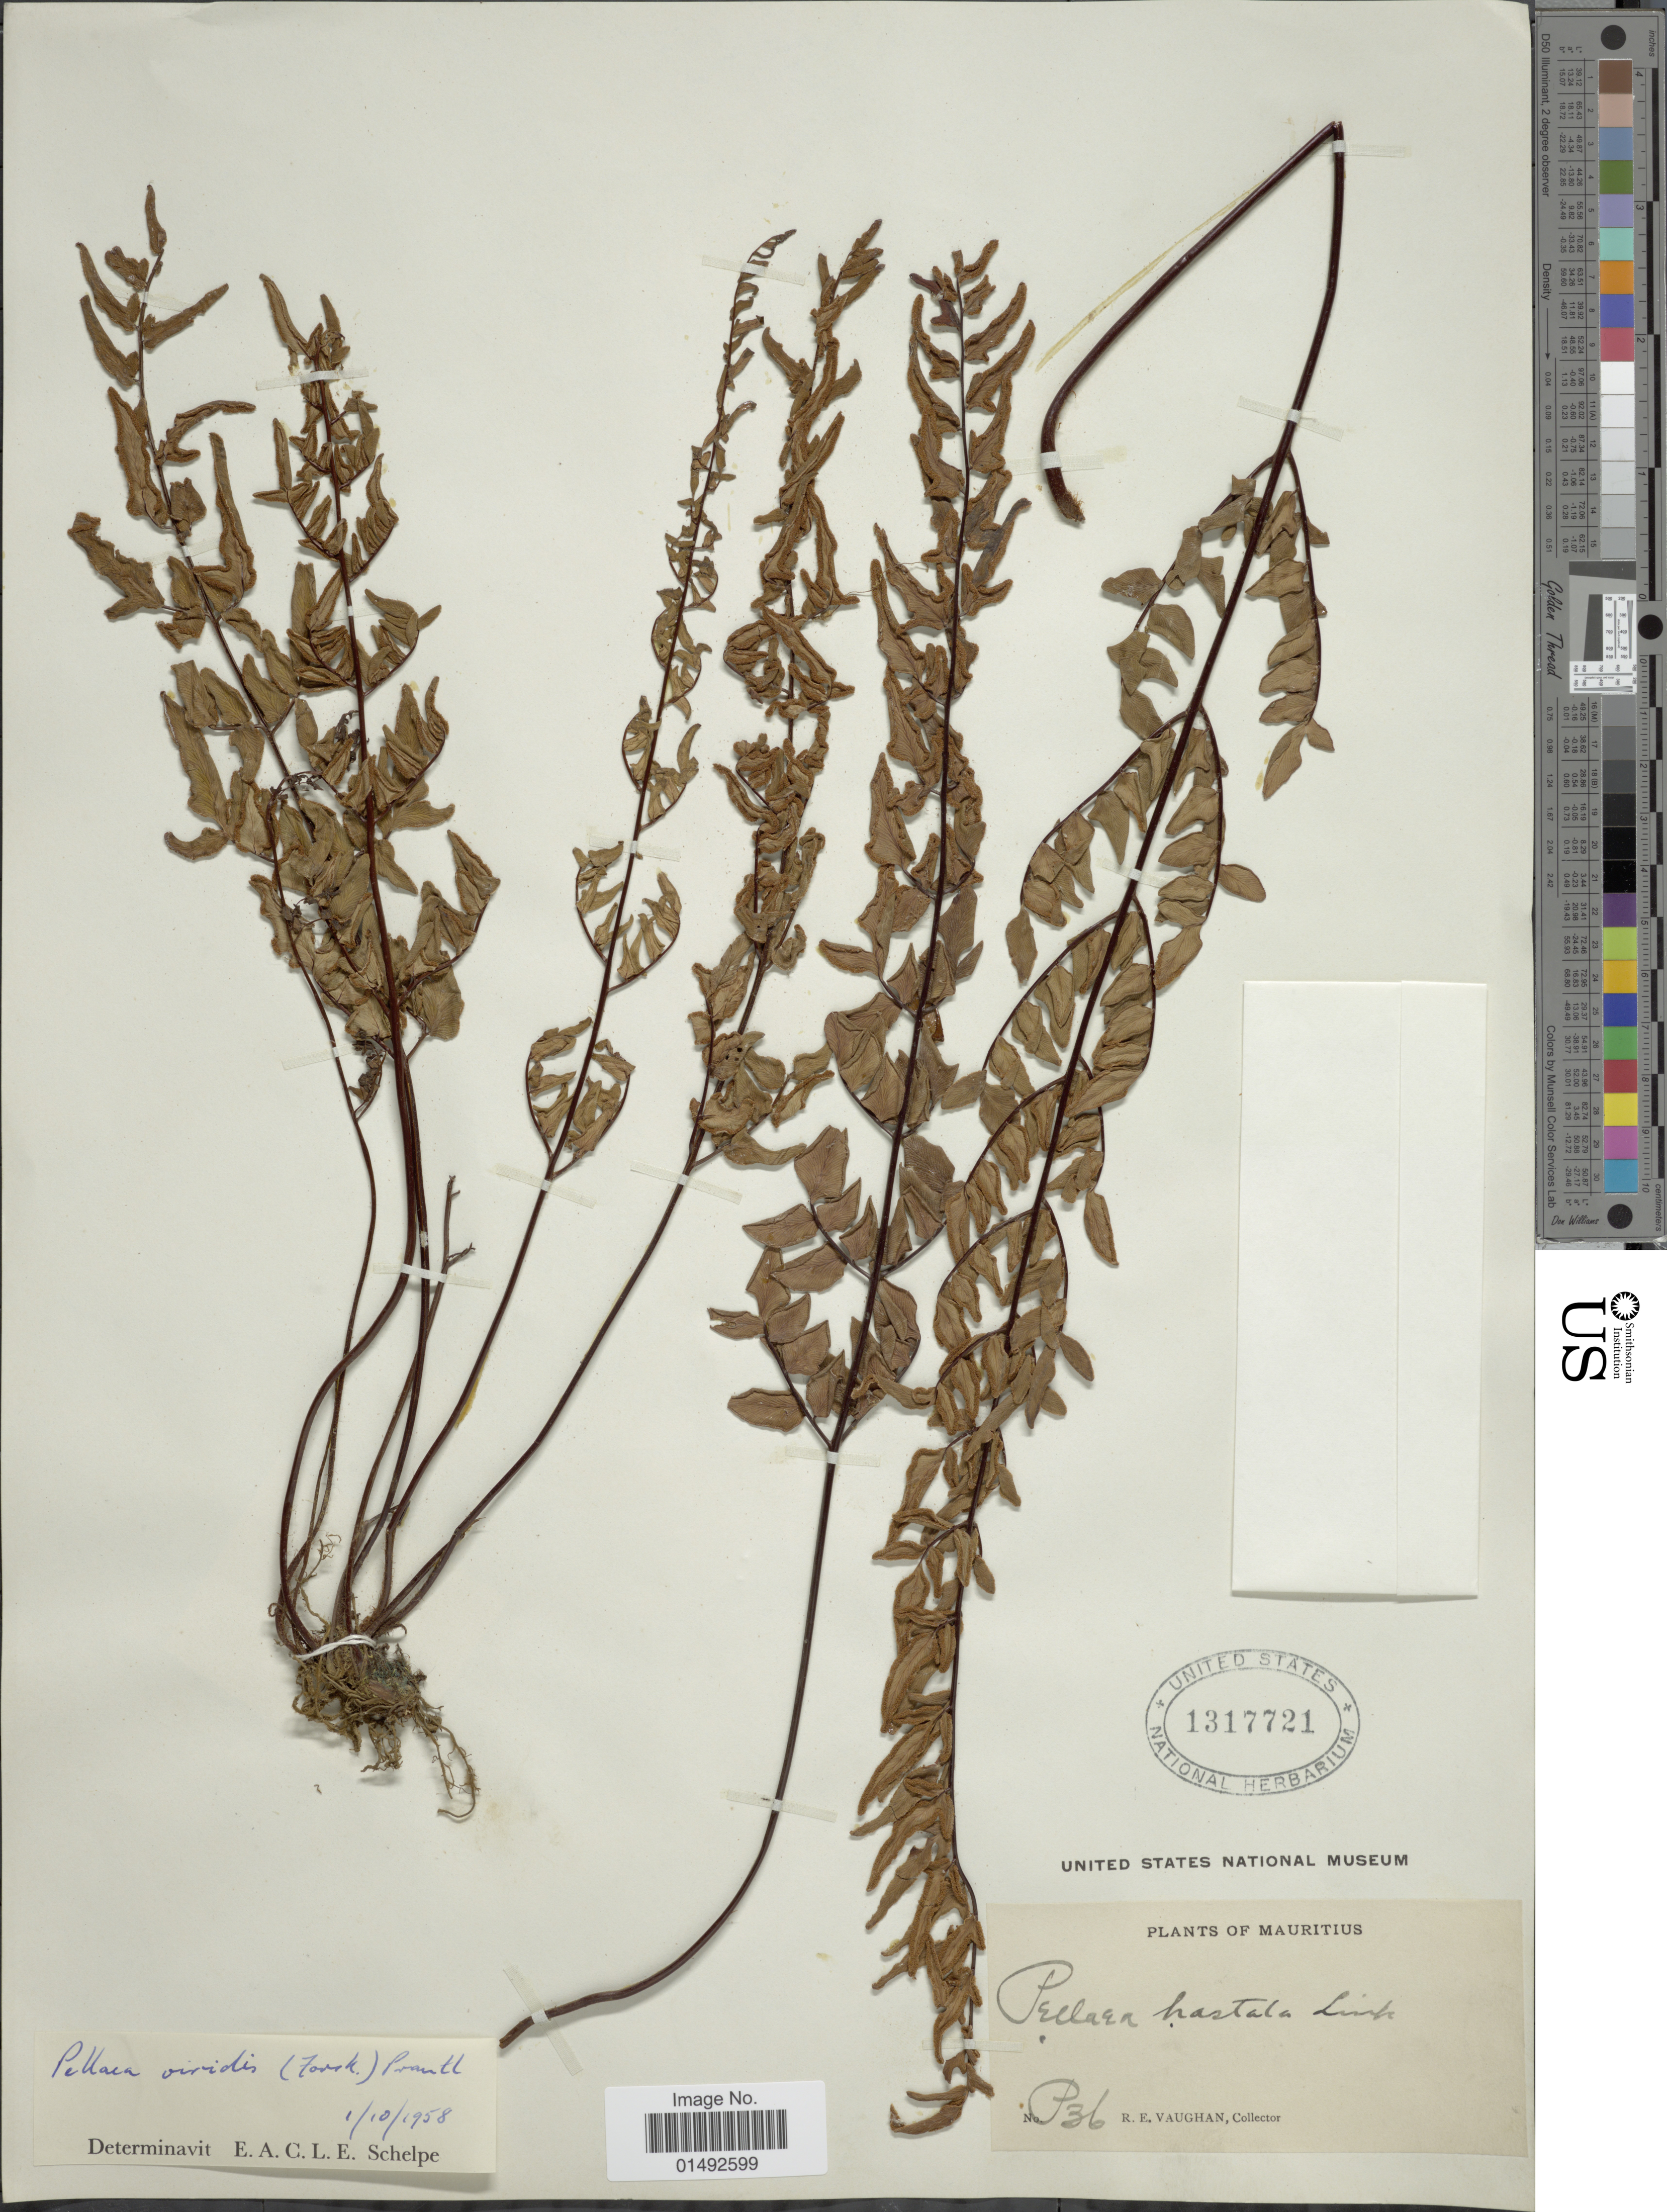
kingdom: Plantae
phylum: Tracheophyta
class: Polypodiopsida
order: Polypodiales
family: Pteridaceae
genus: Pellaea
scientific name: Pellaea viridis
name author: (Forssk.) Prantl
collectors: R. Vaughan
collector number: P36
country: Mauritius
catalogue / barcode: US 1317721